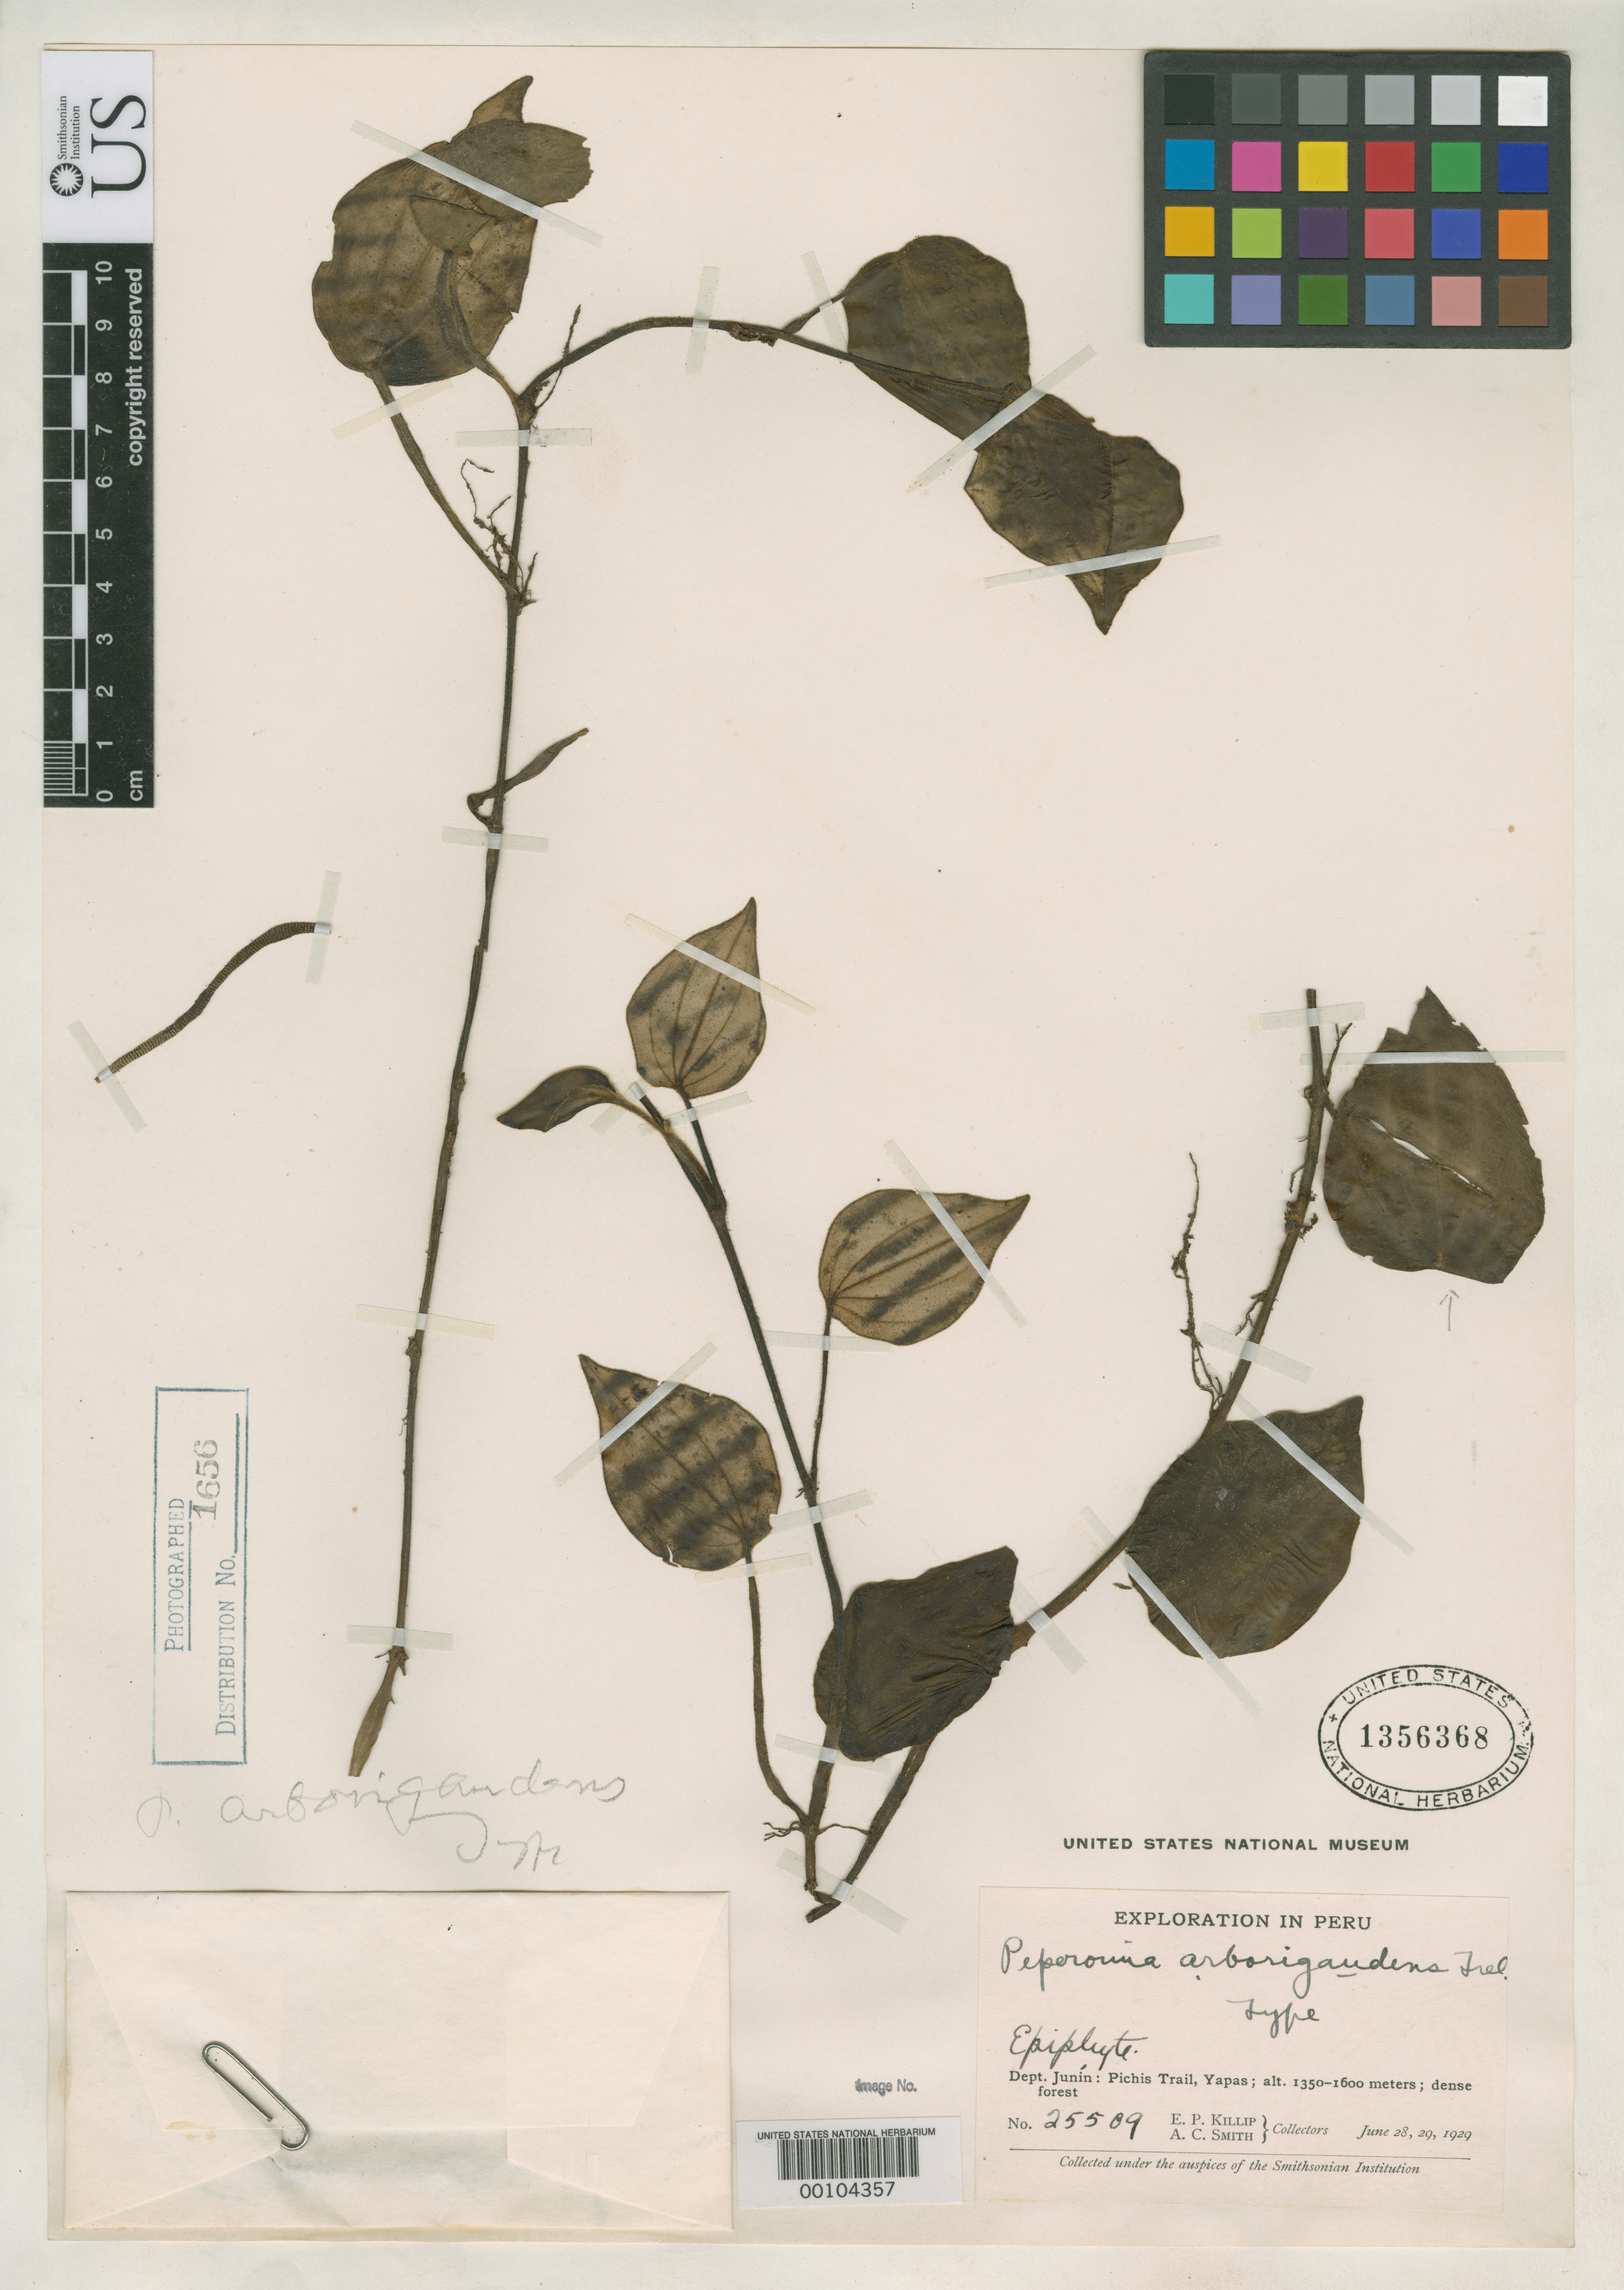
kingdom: Plantae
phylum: Tracheophyta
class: Magnoliopsida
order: Piperales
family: Piperaceae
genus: Peperomia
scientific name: Peperomia arborigaudens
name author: Trel. in J.F. Macbr.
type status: Holotype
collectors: E. P. Killip & A. C. Smith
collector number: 25509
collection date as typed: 28 Jun 1929 to 29 Jun 1929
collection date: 1929-06-28/1929-06-29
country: Peru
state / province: Junín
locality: Pichis Trail, Yapas.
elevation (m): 1350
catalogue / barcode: US 1356368